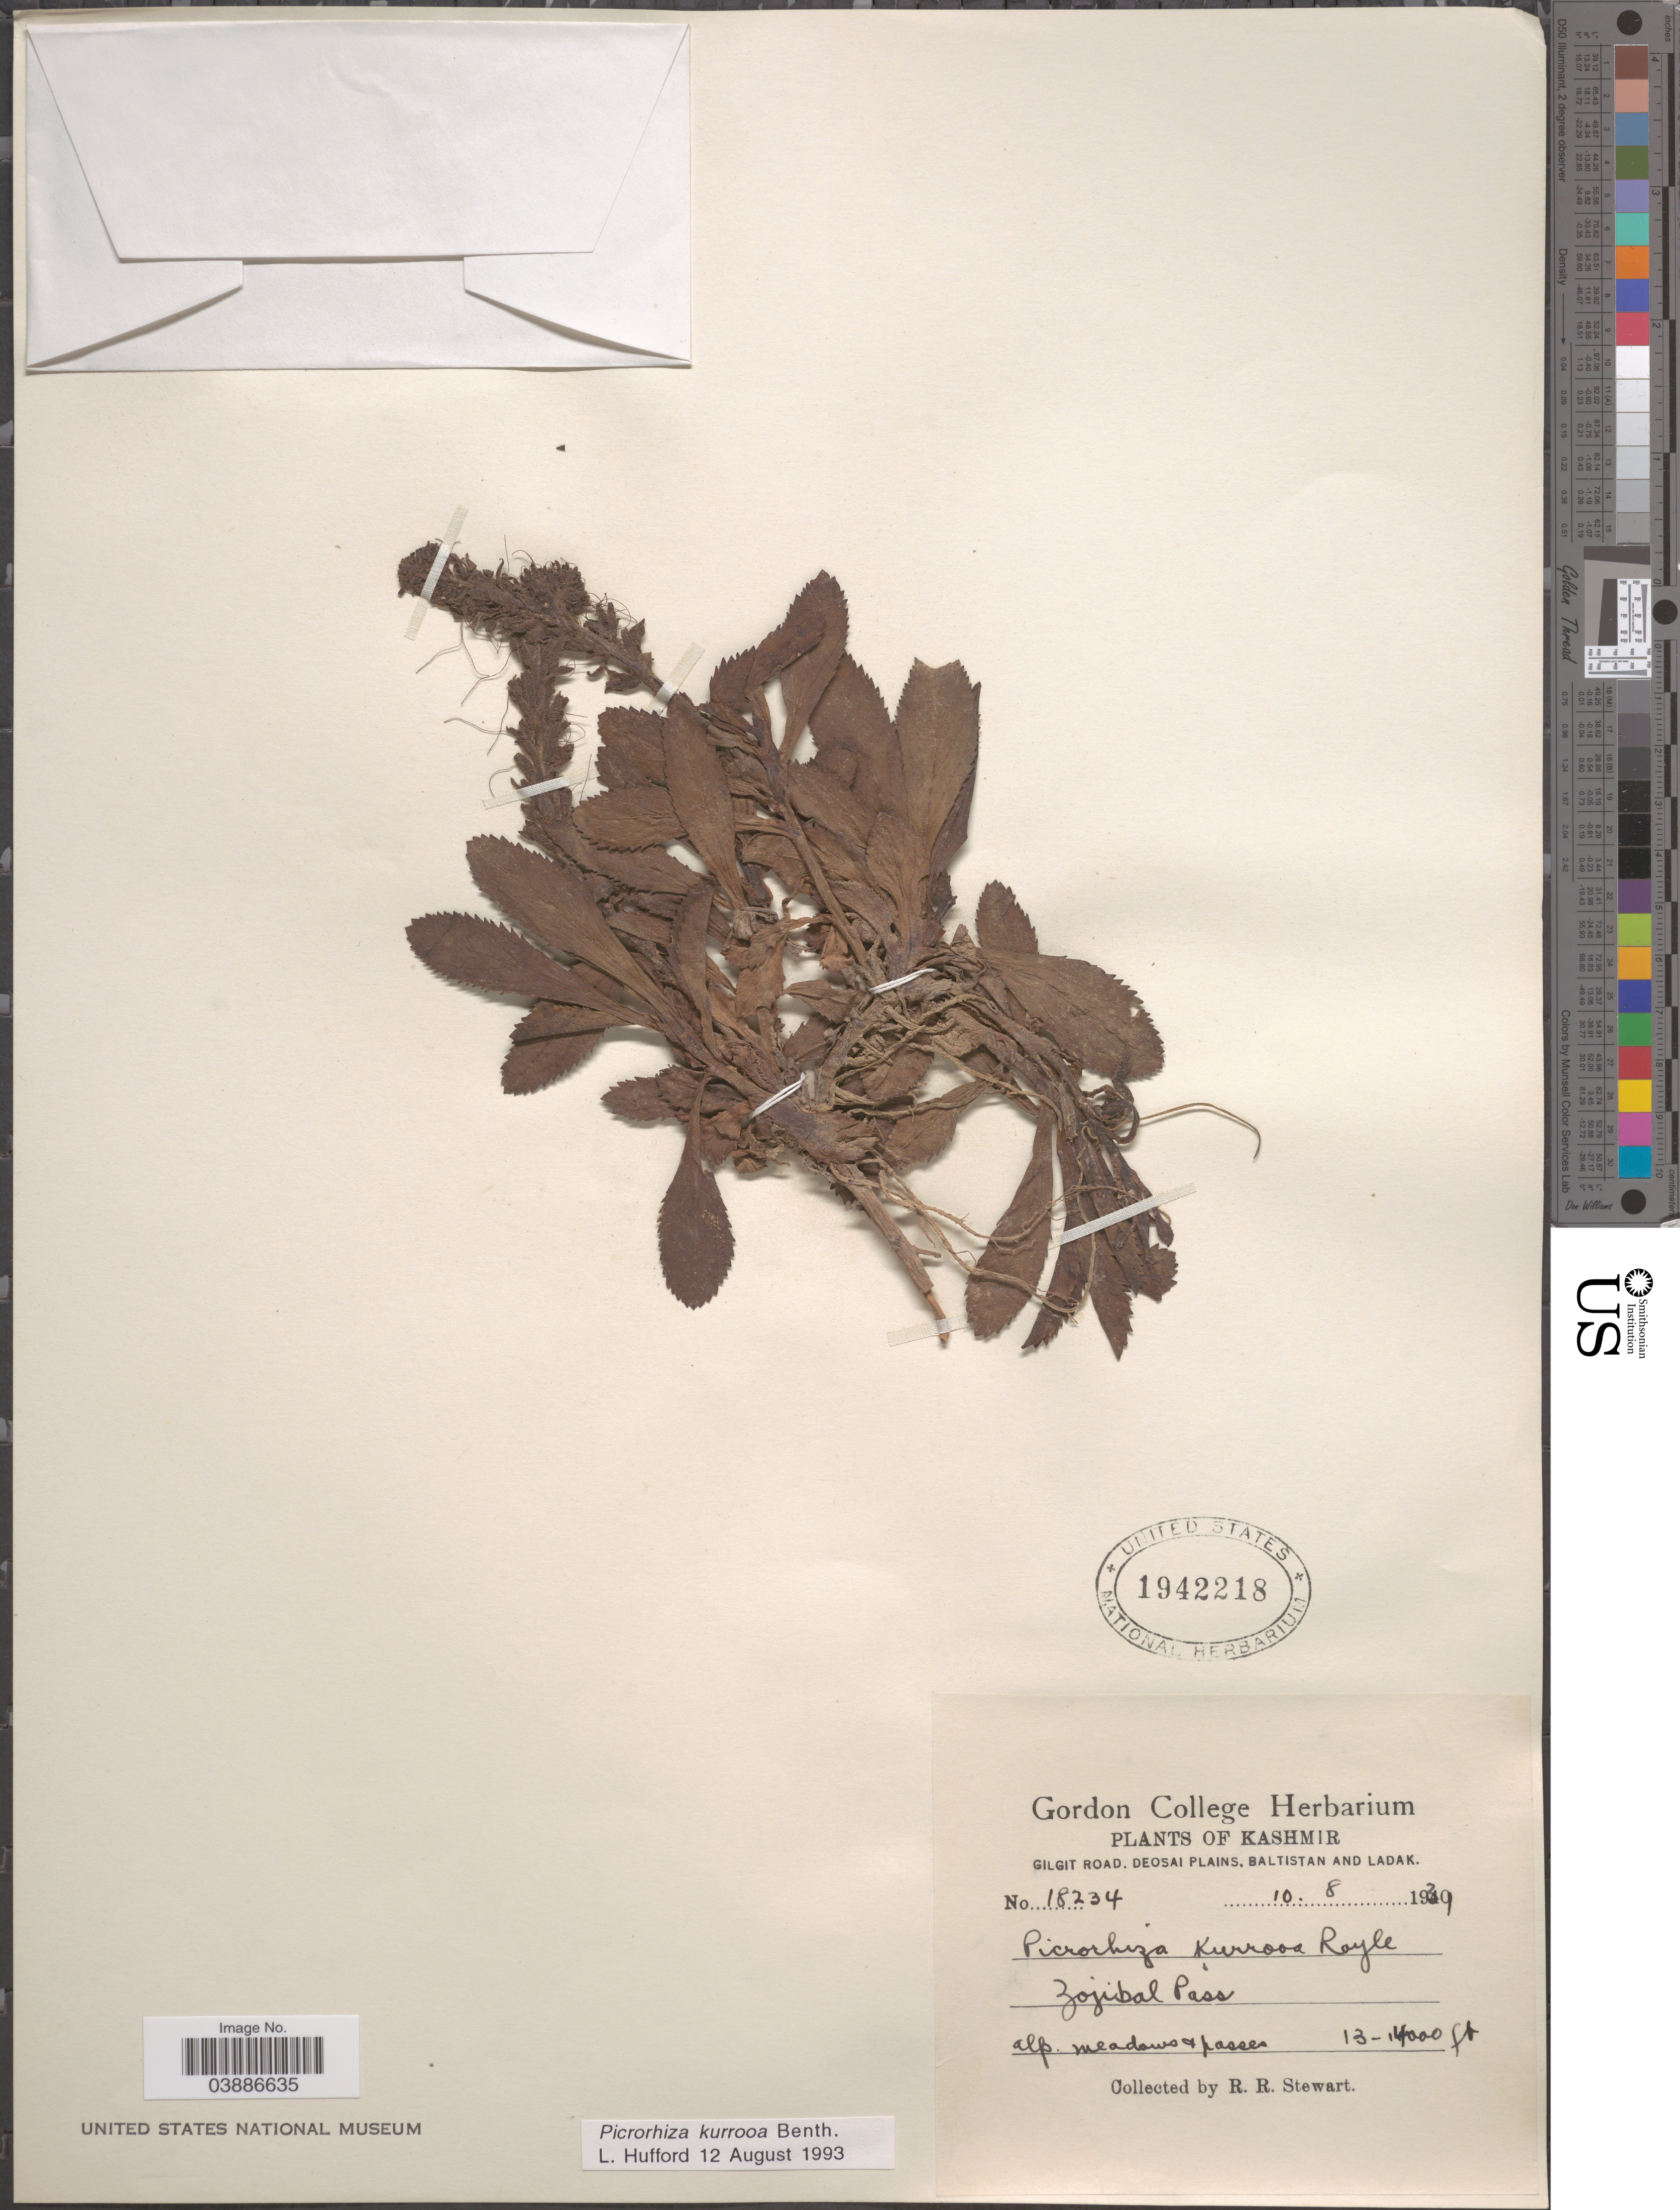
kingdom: Plantae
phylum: Tracheophyta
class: Magnoliopsida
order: Lamiales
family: Plantaginaceae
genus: Picrorhiza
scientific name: Picrorhiza kurrooa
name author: Royle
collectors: R. Stewart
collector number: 18234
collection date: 1939-08-10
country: India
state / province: Ladakh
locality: Kashmir. Gilgit Road, Deosai Plains, Baltistan and Ladak. Zojibal Pass.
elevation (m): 3962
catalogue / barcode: US 1942218